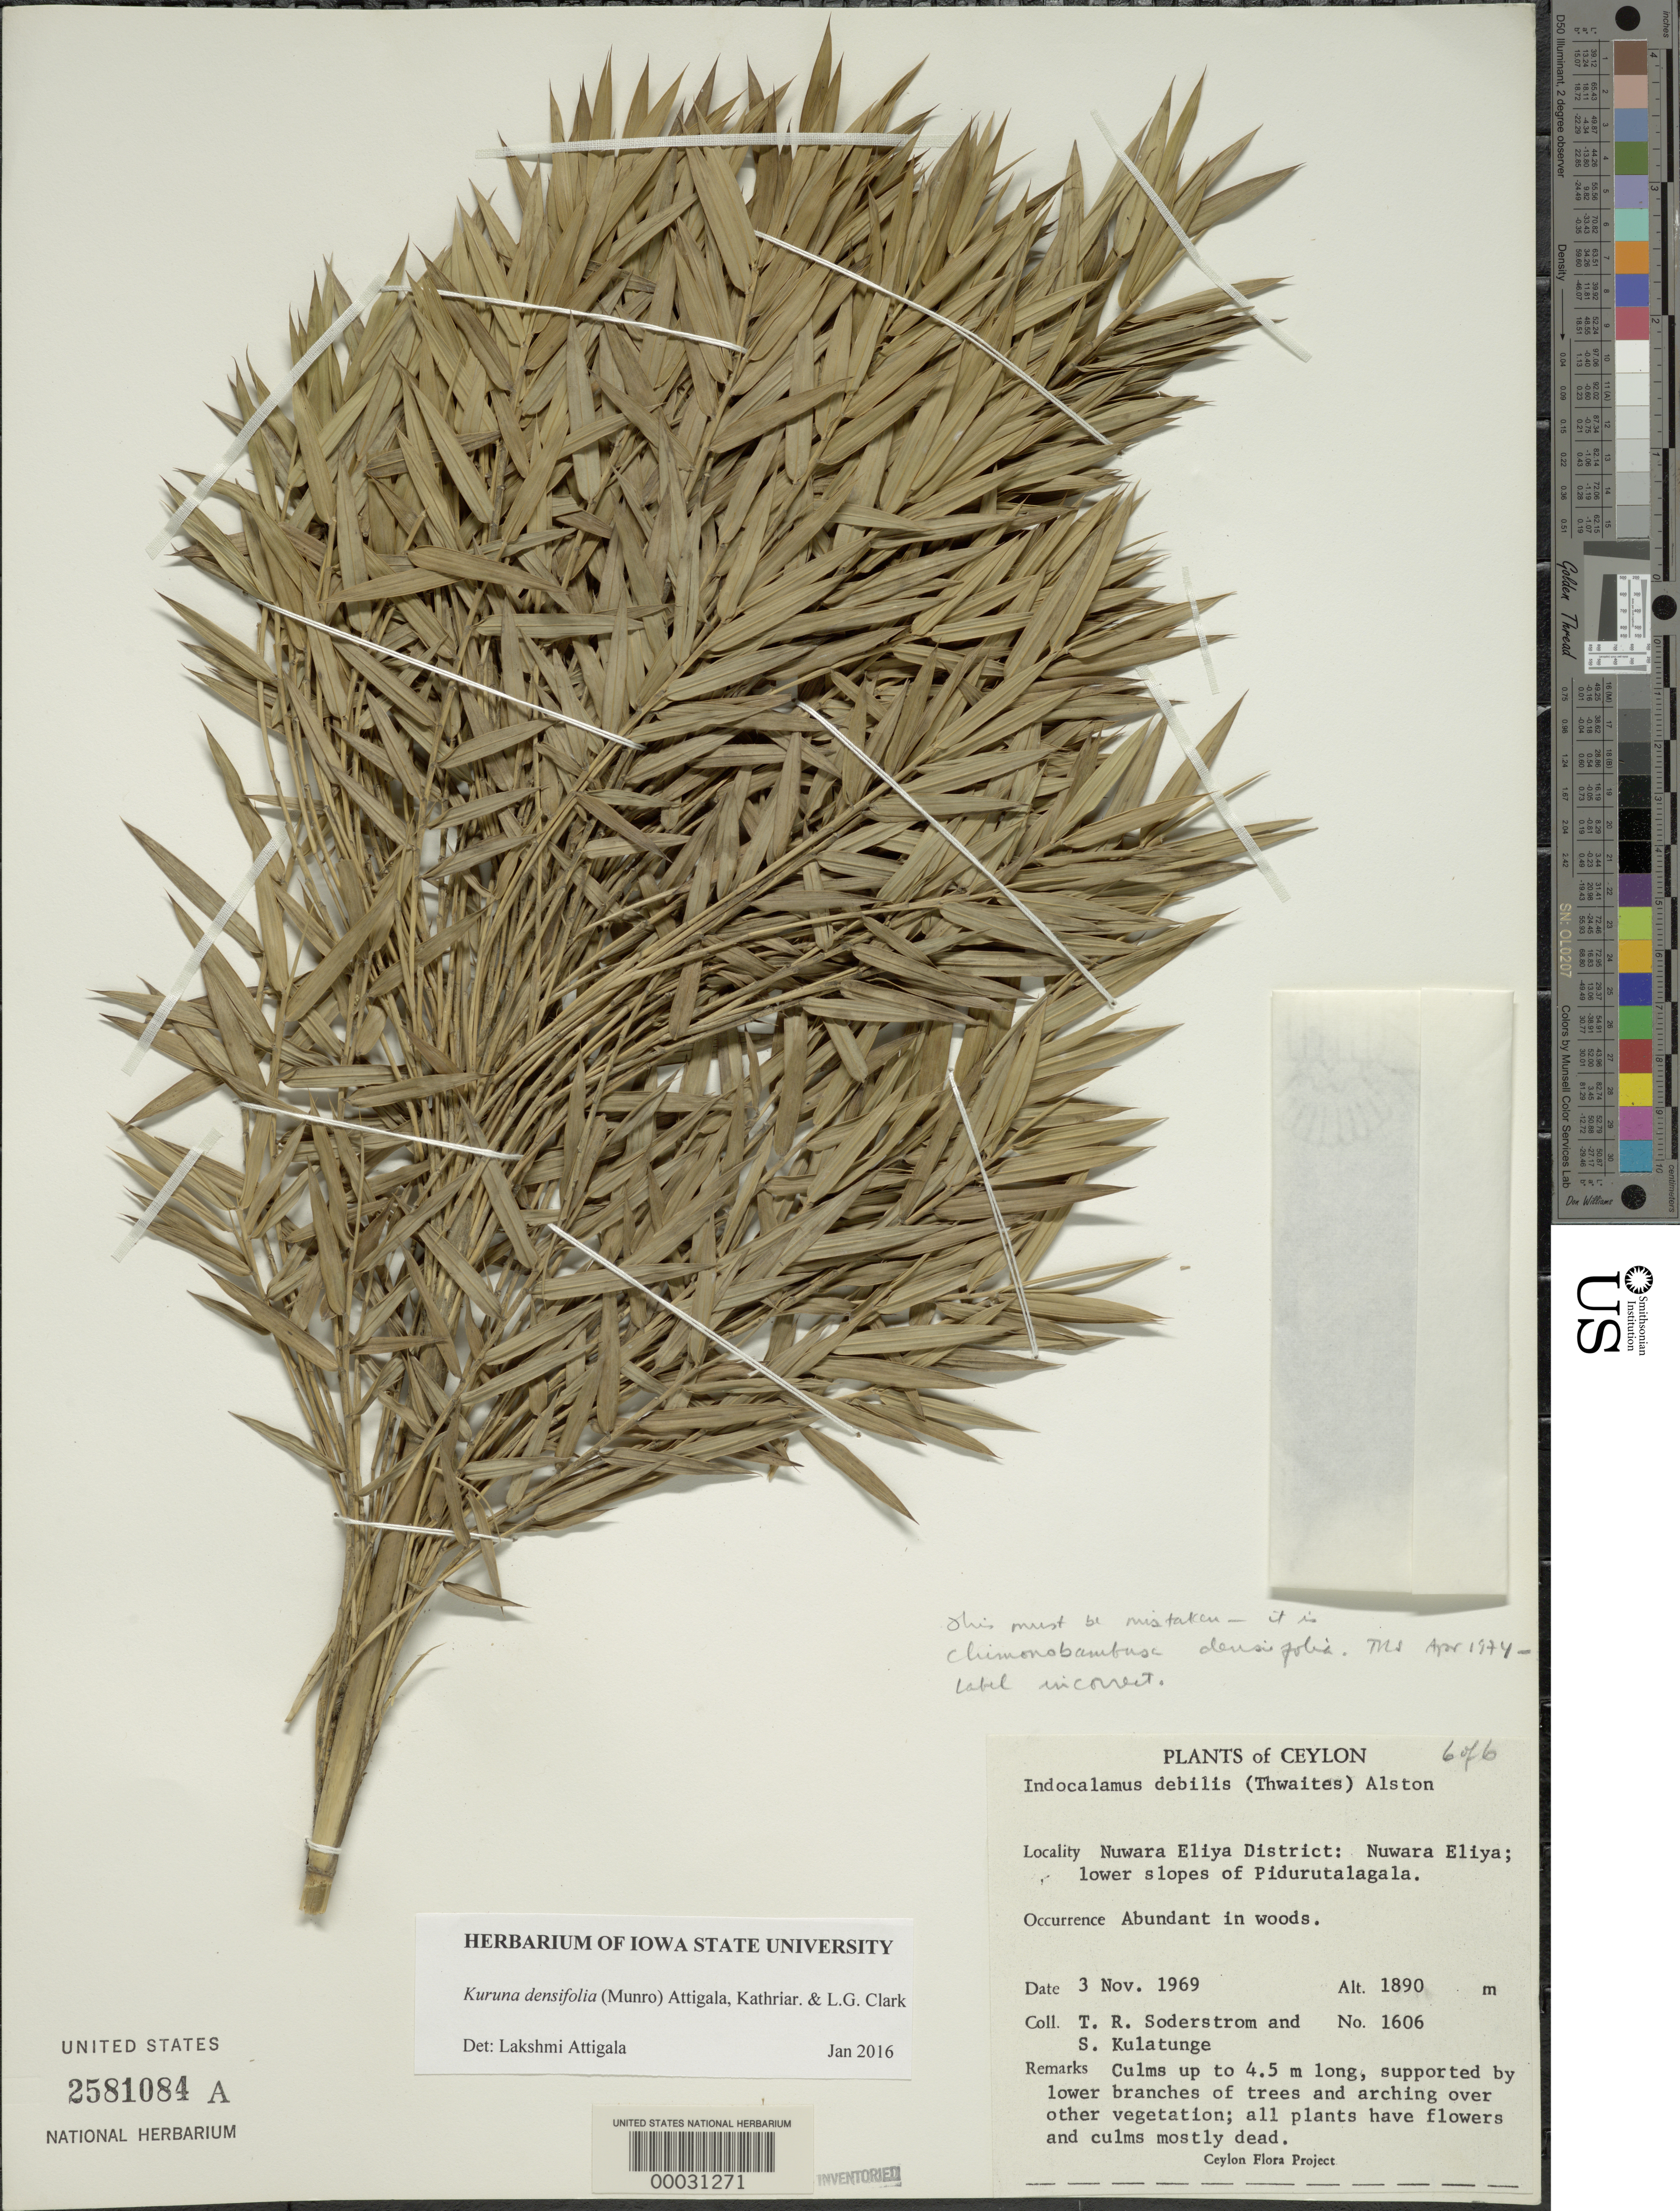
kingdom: Plantae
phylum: Tracheophyta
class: Liliopsida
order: Poales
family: Poaceae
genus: Kuruna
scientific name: Kuruna densifolia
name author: (Munro) Attigala et al.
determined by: Attigala, L.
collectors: T. R. Soderstrom & S. Kulatunge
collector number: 1606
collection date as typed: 03 Nov 1969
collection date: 1969-11-03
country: Sri Lanka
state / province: Central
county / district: Nuwara Eliya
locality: Pidurutalagala slopes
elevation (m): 1890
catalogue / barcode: US 2581084A